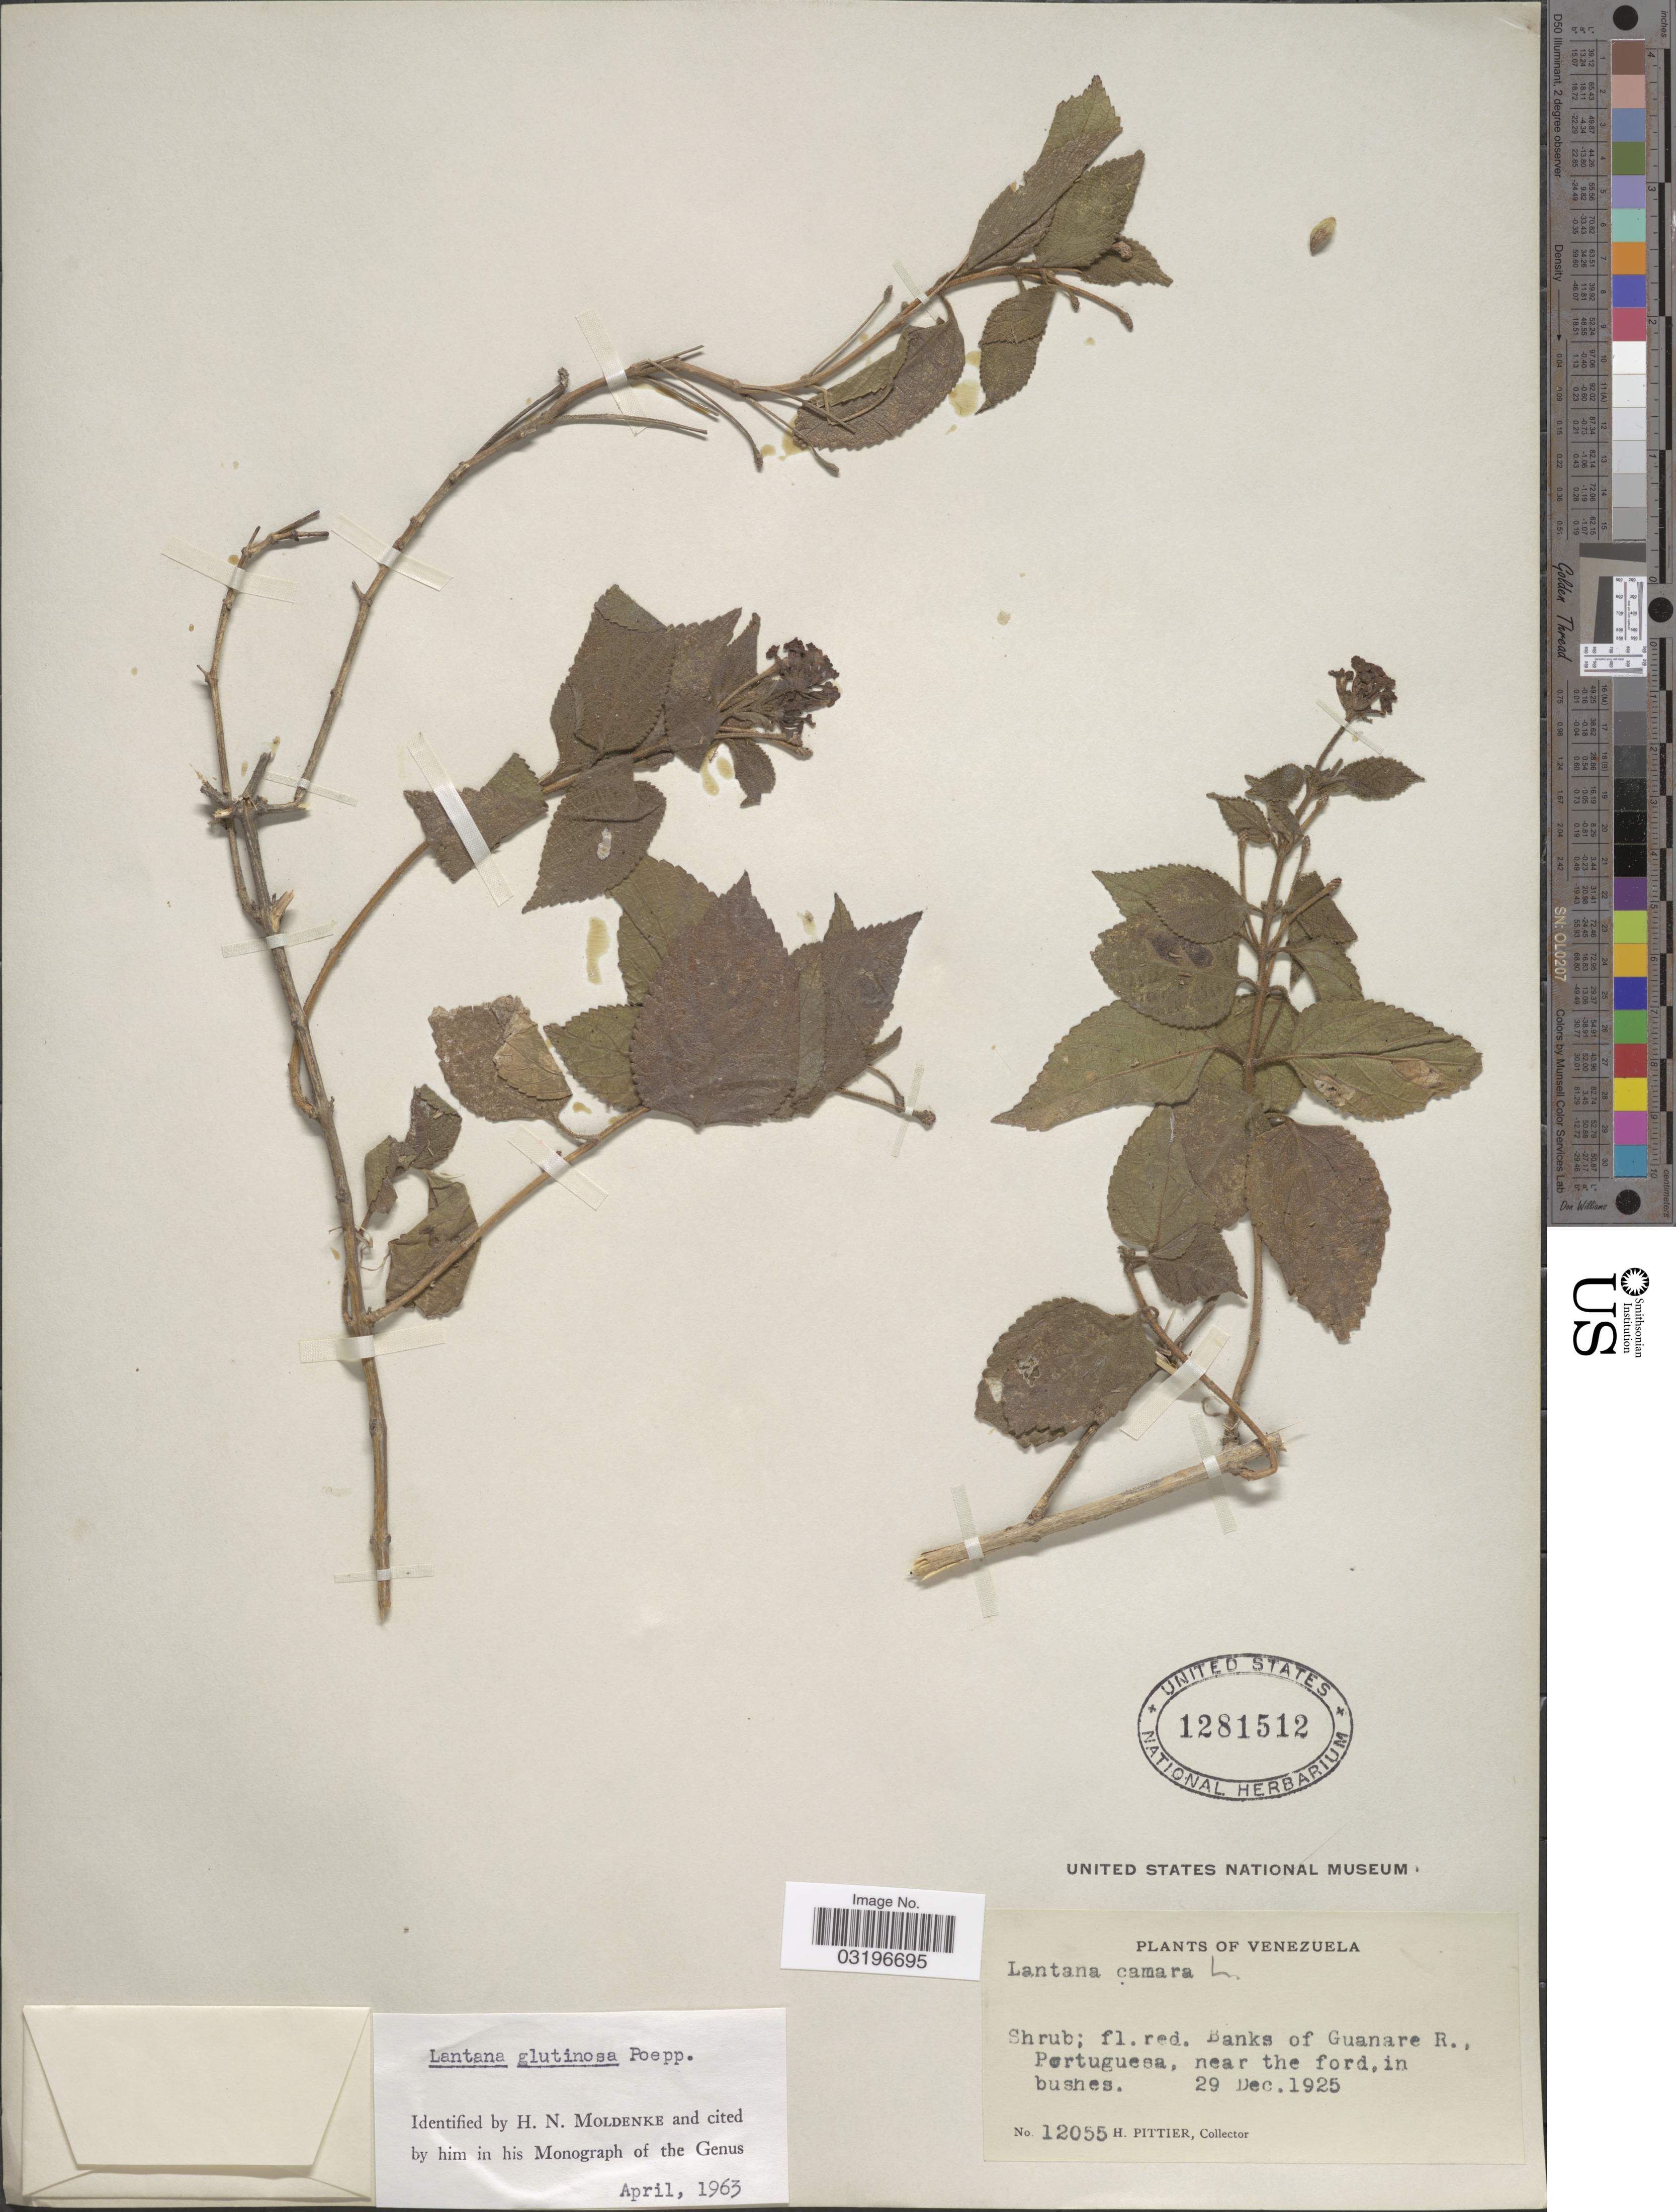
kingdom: Plantae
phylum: Tracheophyta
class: Magnoliopsida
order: Lamiales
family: Verbenaceae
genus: Lantana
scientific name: Lantana glutinosa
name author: Poepp.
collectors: H. F. Pittier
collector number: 12055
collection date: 1925-12-29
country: Venezuela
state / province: Portuguesa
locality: Banks of Guanare R., near the ford.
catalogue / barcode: US 1281512